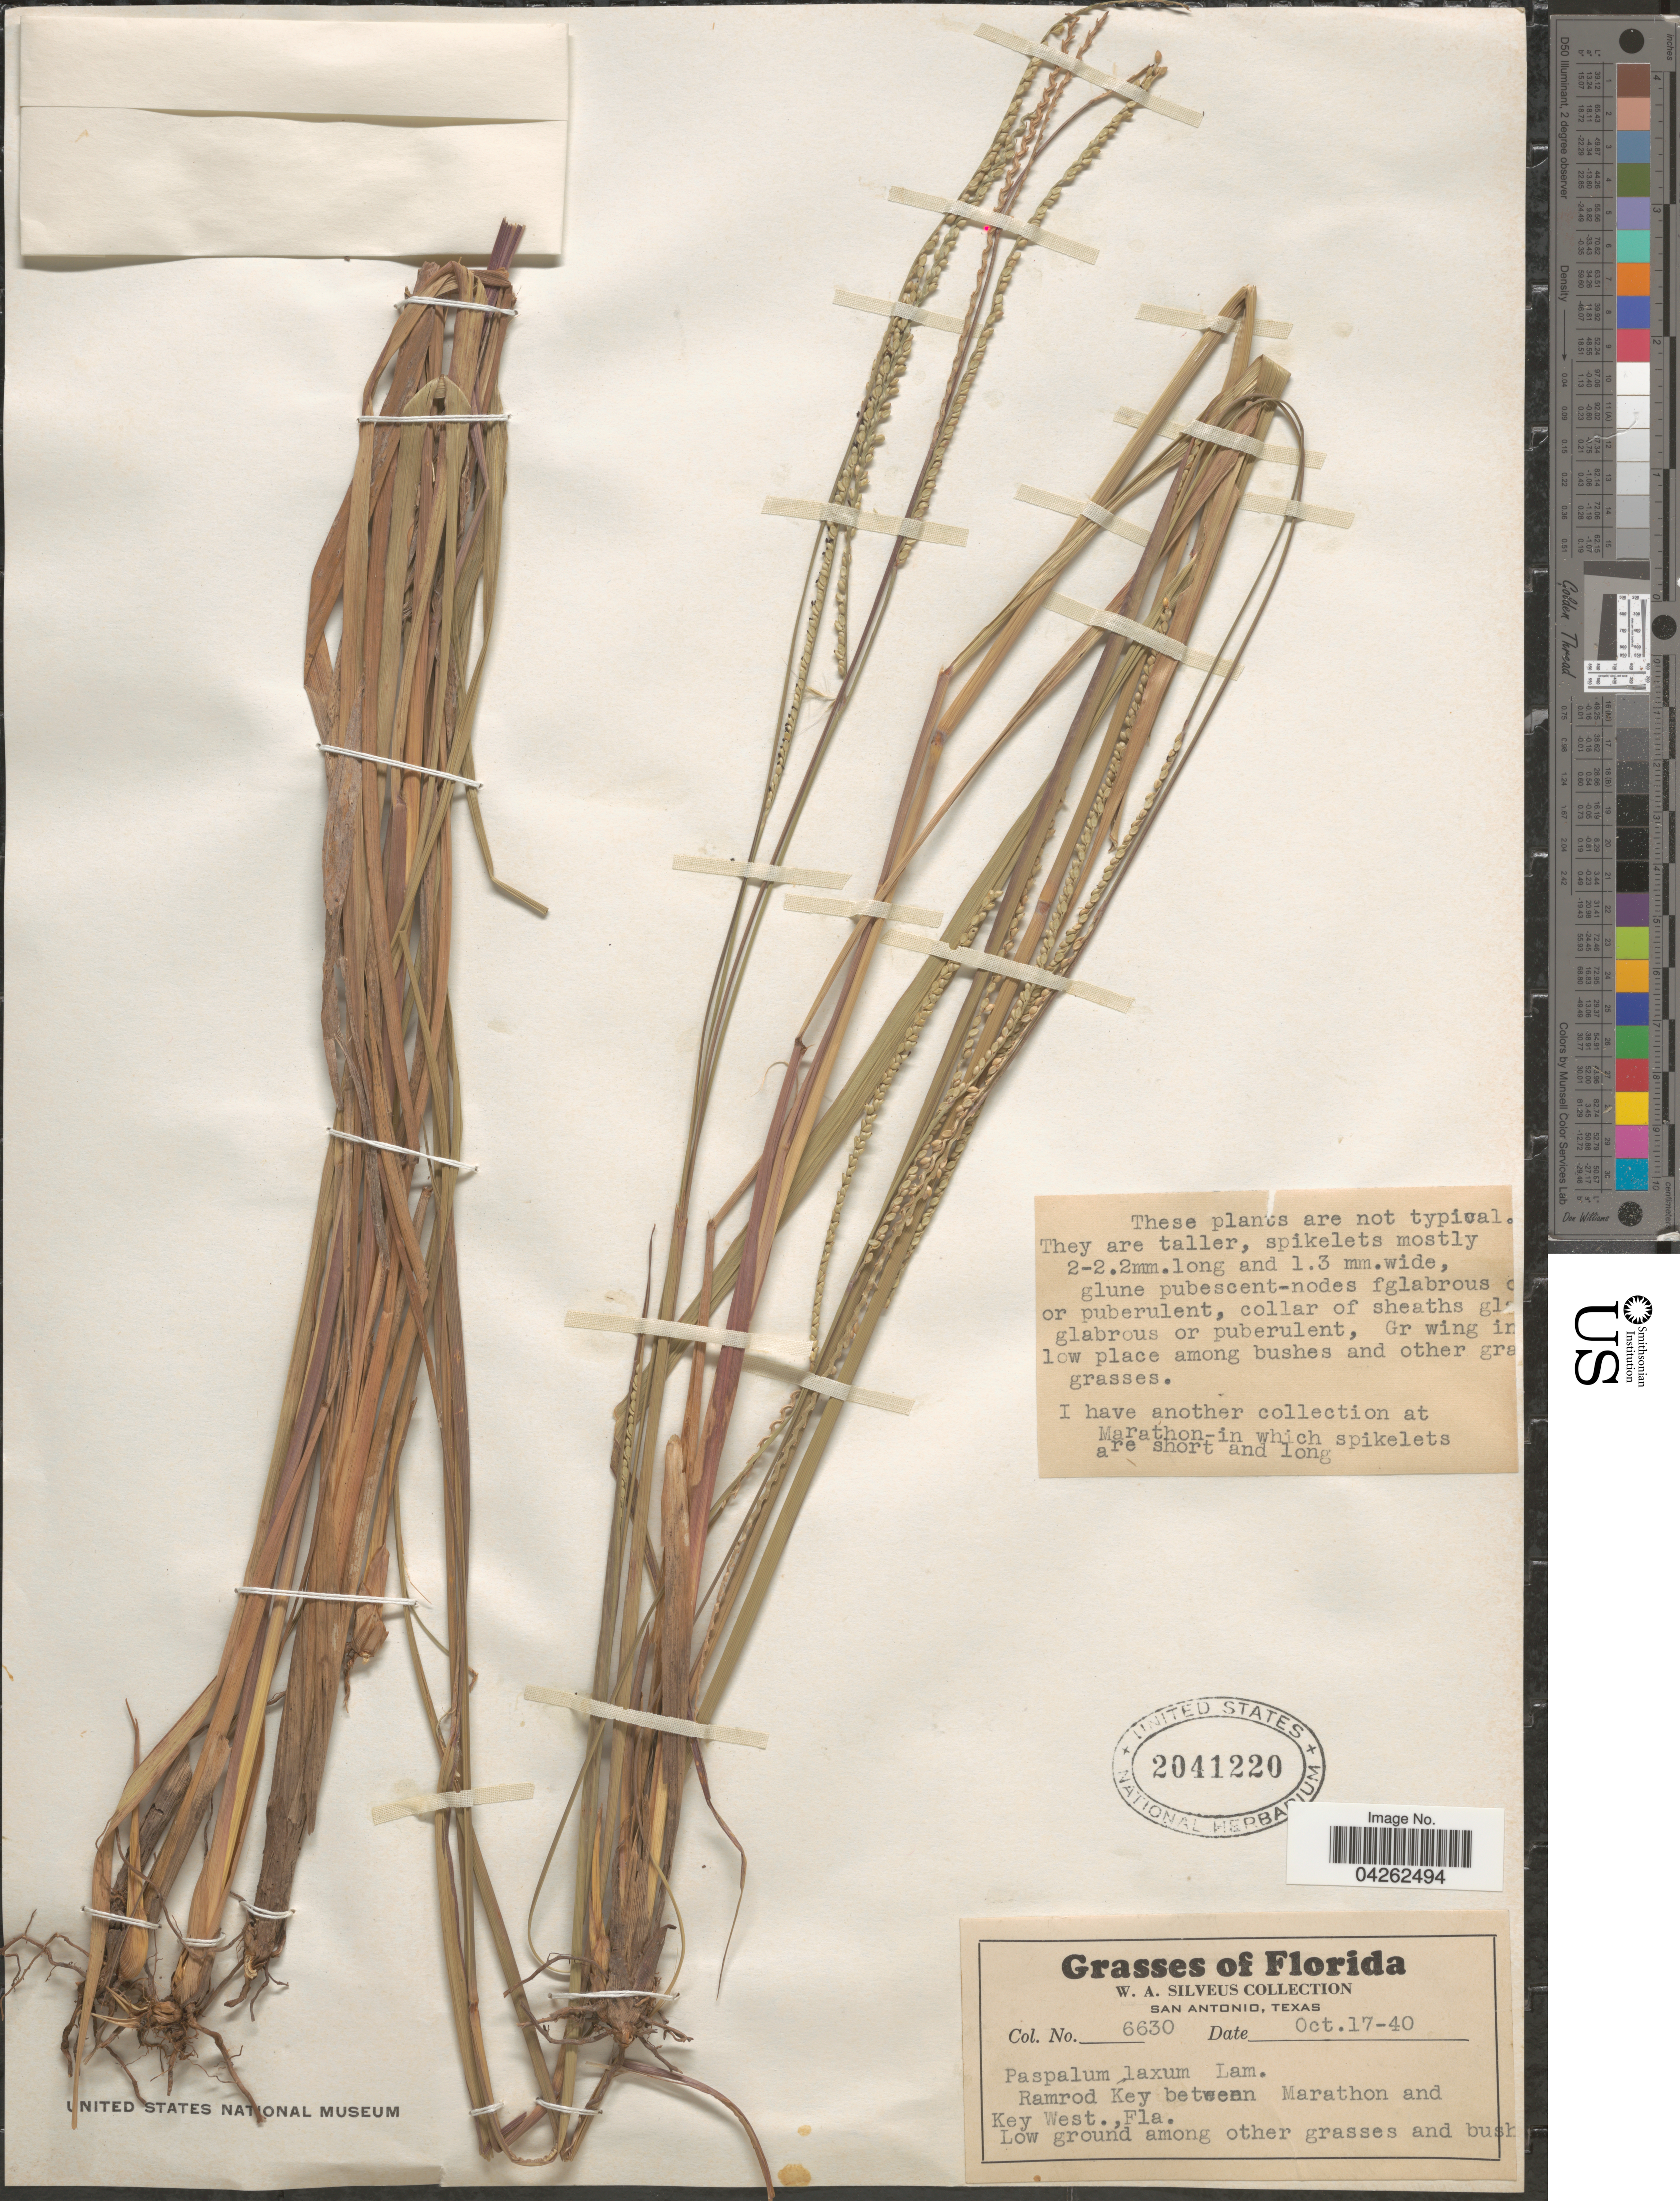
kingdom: Plantae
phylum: Tracheophyta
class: Liliopsida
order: Poales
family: Poaceae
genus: Paspalum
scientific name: Paspalum laxum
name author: Lam.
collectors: W. Silveus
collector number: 6630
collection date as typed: Transcribed d/m/y: 17/10/40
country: United States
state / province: Florida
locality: Ramrod Key between Marathon and Key West. Low ground among other grasses and bush.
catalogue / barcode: US 2041220